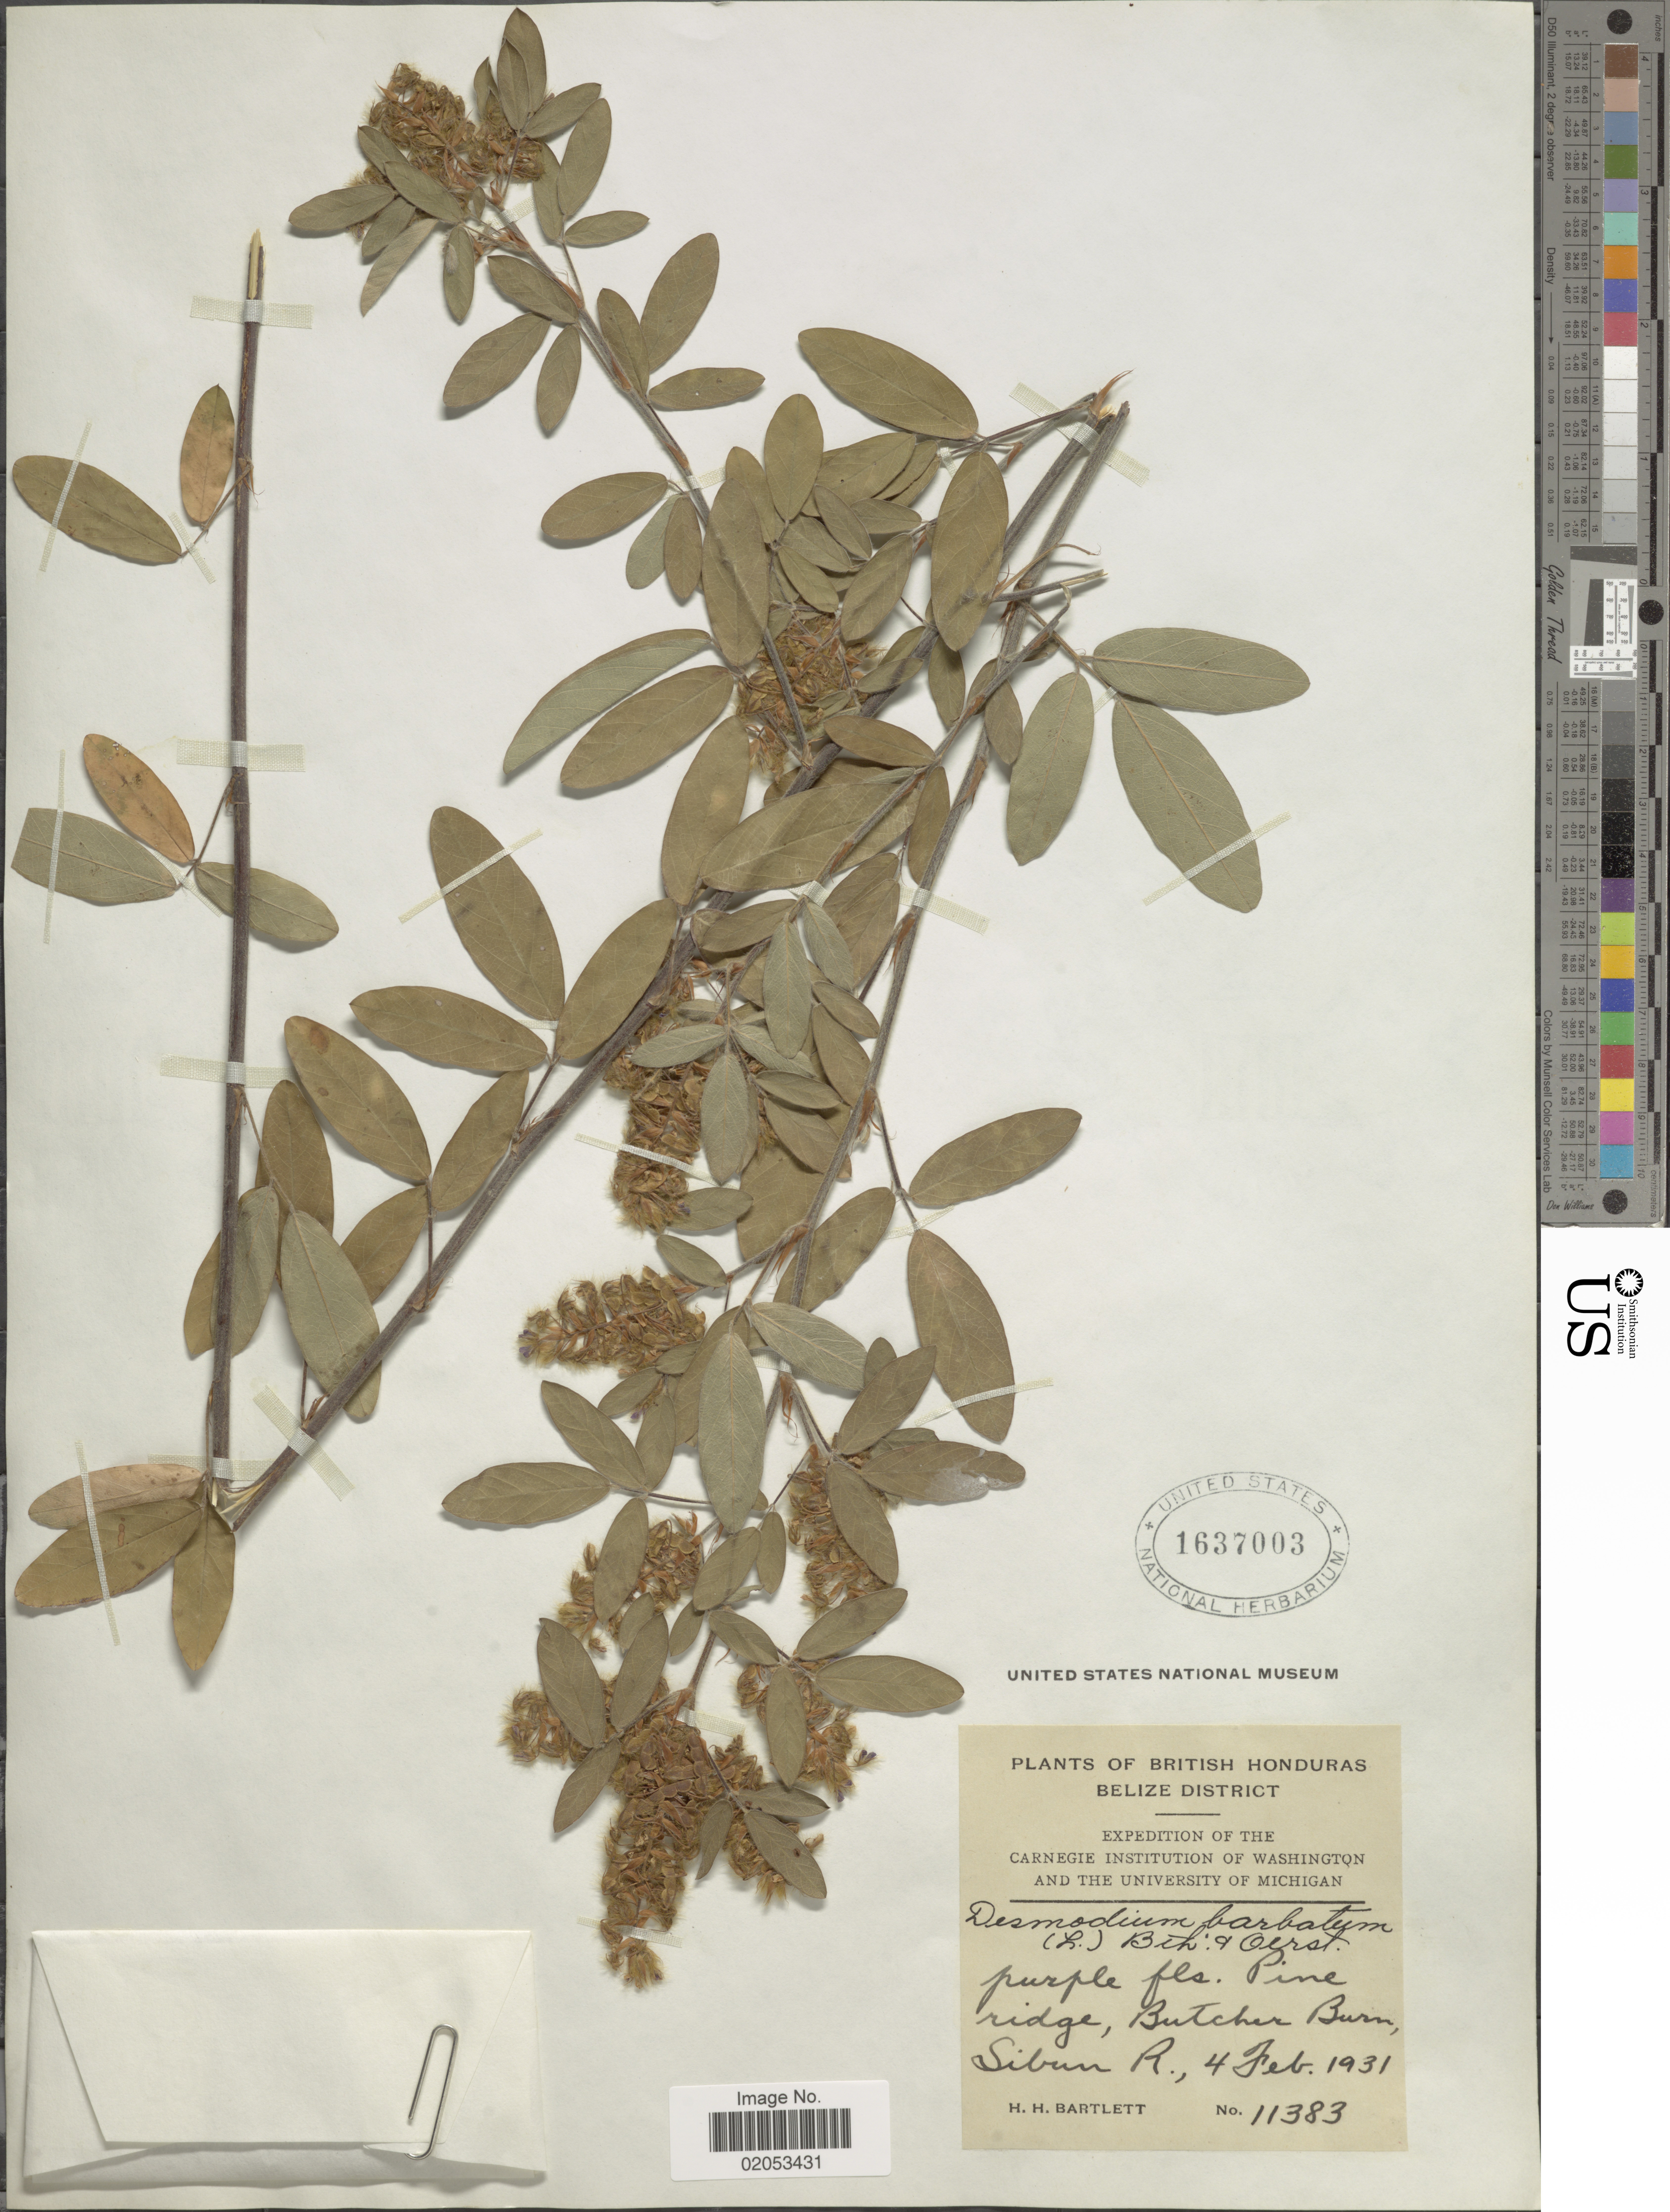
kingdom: Plantae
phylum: Tracheophyta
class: Magnoliopsida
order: Fabales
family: Fabaceae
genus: Grona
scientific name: Grona barbata var. barbata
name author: (L.) H. Ohashi & K. Ohashi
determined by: Strong, Mark T., (BOT), Smithsonian Institution - National Museum of Natural History (UNITED STATES)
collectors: H. H. Bartlett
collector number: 11383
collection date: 1931-02-04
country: Belize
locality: British Honduras, Belize District, Pine ridge, Butcher Burn, Sibun R.,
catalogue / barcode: US 1637003